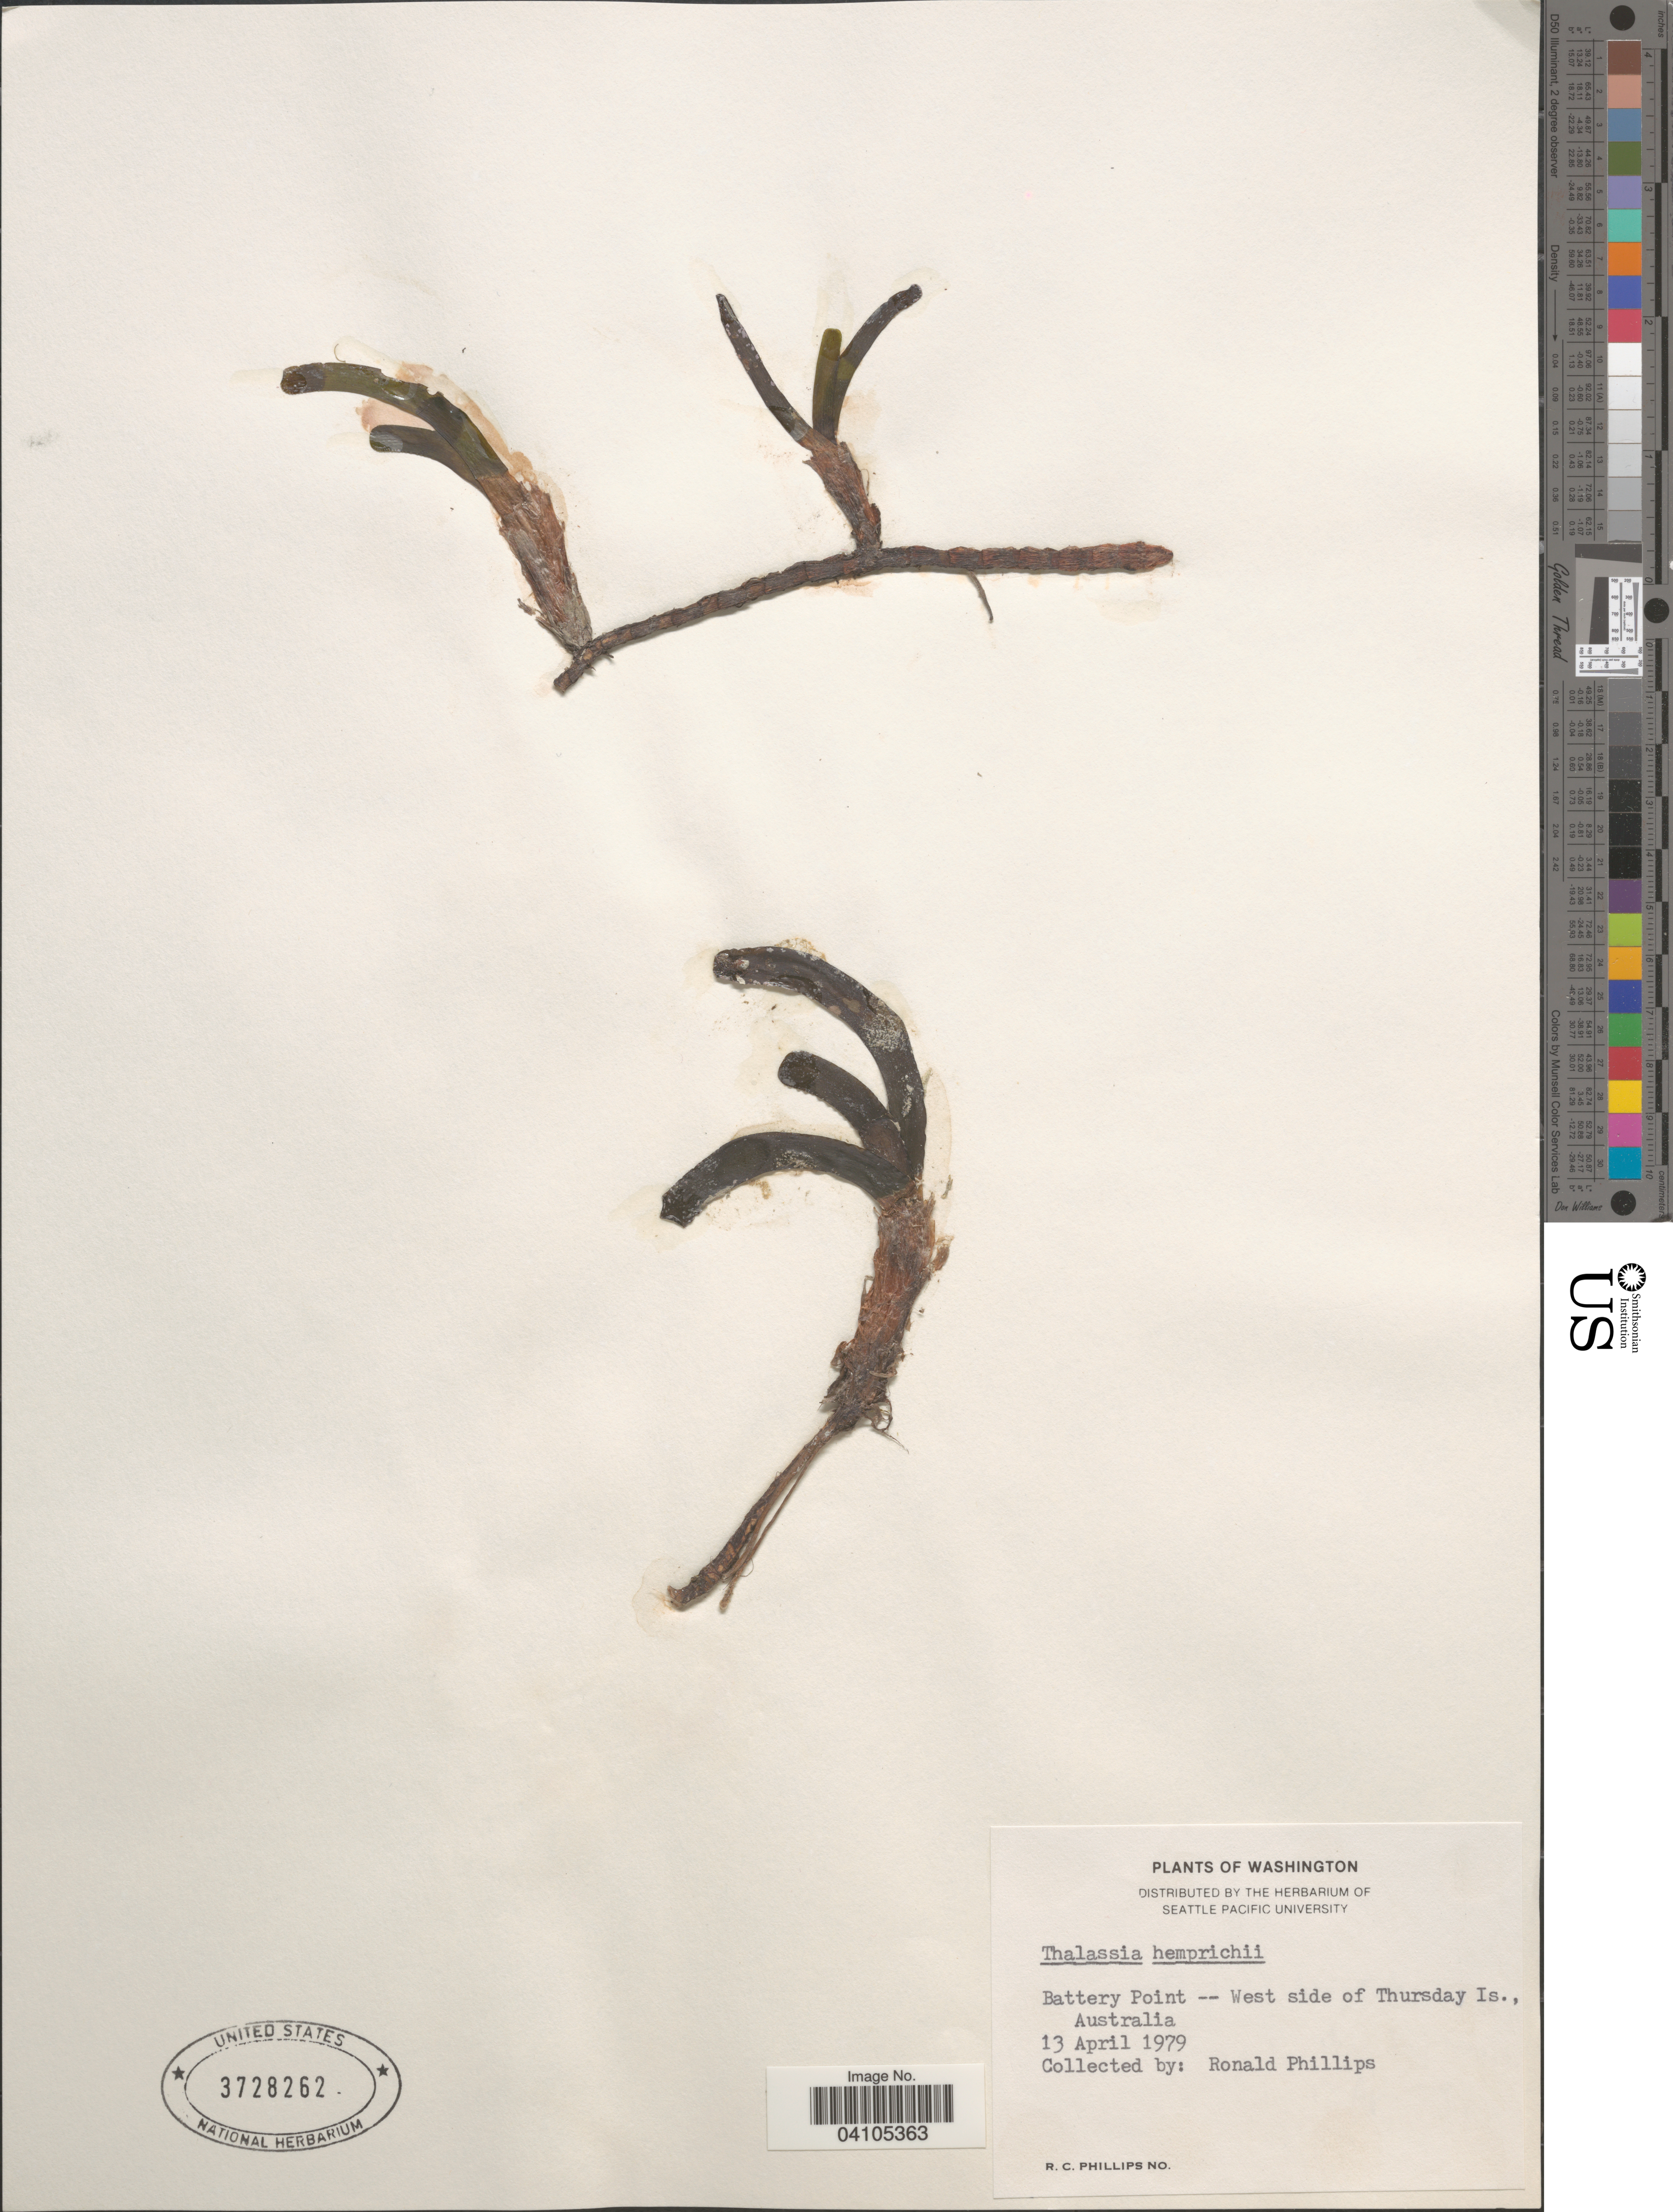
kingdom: Plantae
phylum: Tracheophyta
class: Liliopsida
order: Alismatales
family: Hydrocharitaceae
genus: Thalassia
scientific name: Thalassia hemprichii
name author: Asch.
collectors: R. C. Phillips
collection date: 1979-04-13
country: Australia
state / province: Queensland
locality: Battery Point -- West side of Thursday Is.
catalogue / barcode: US 3728262